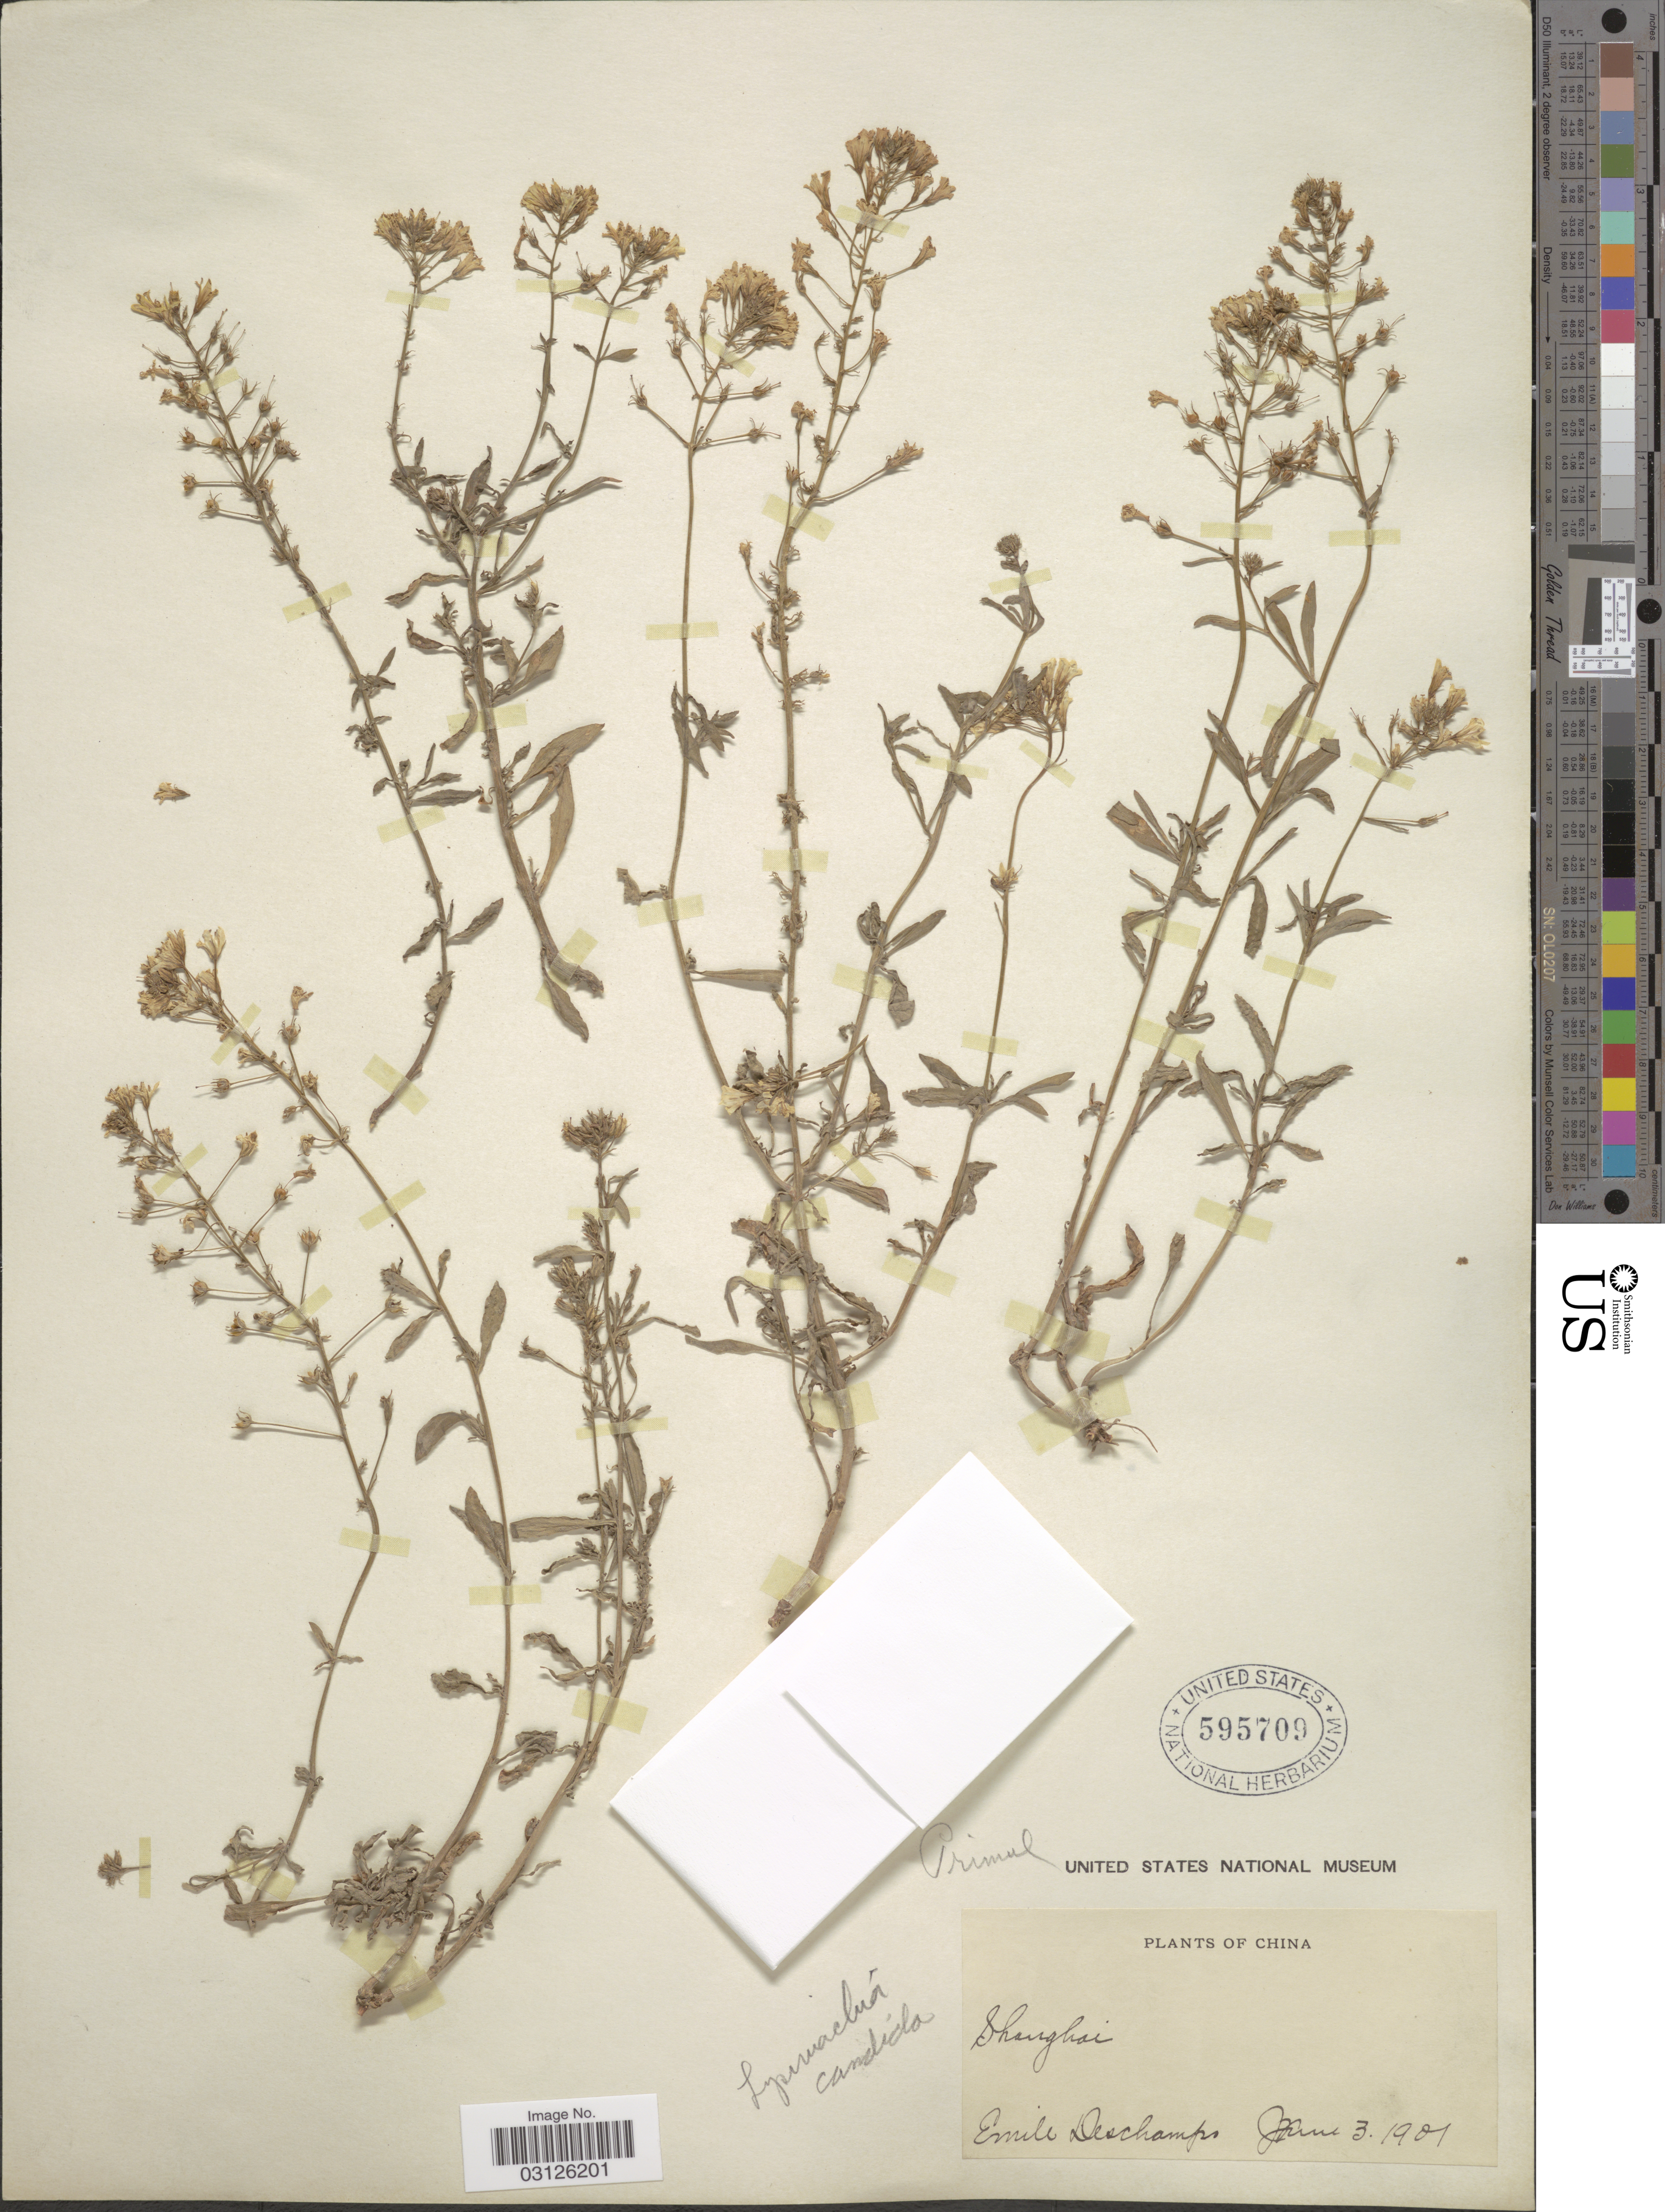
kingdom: Plantae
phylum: Tracheophyta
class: Magnoliopsida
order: Ericales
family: Primulaceae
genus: Lysimachia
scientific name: Lysimachia candida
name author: Lindl.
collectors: E. Deschamps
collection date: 1901-06-03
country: China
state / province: Shanghai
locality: Shangahai.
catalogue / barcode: US 595709